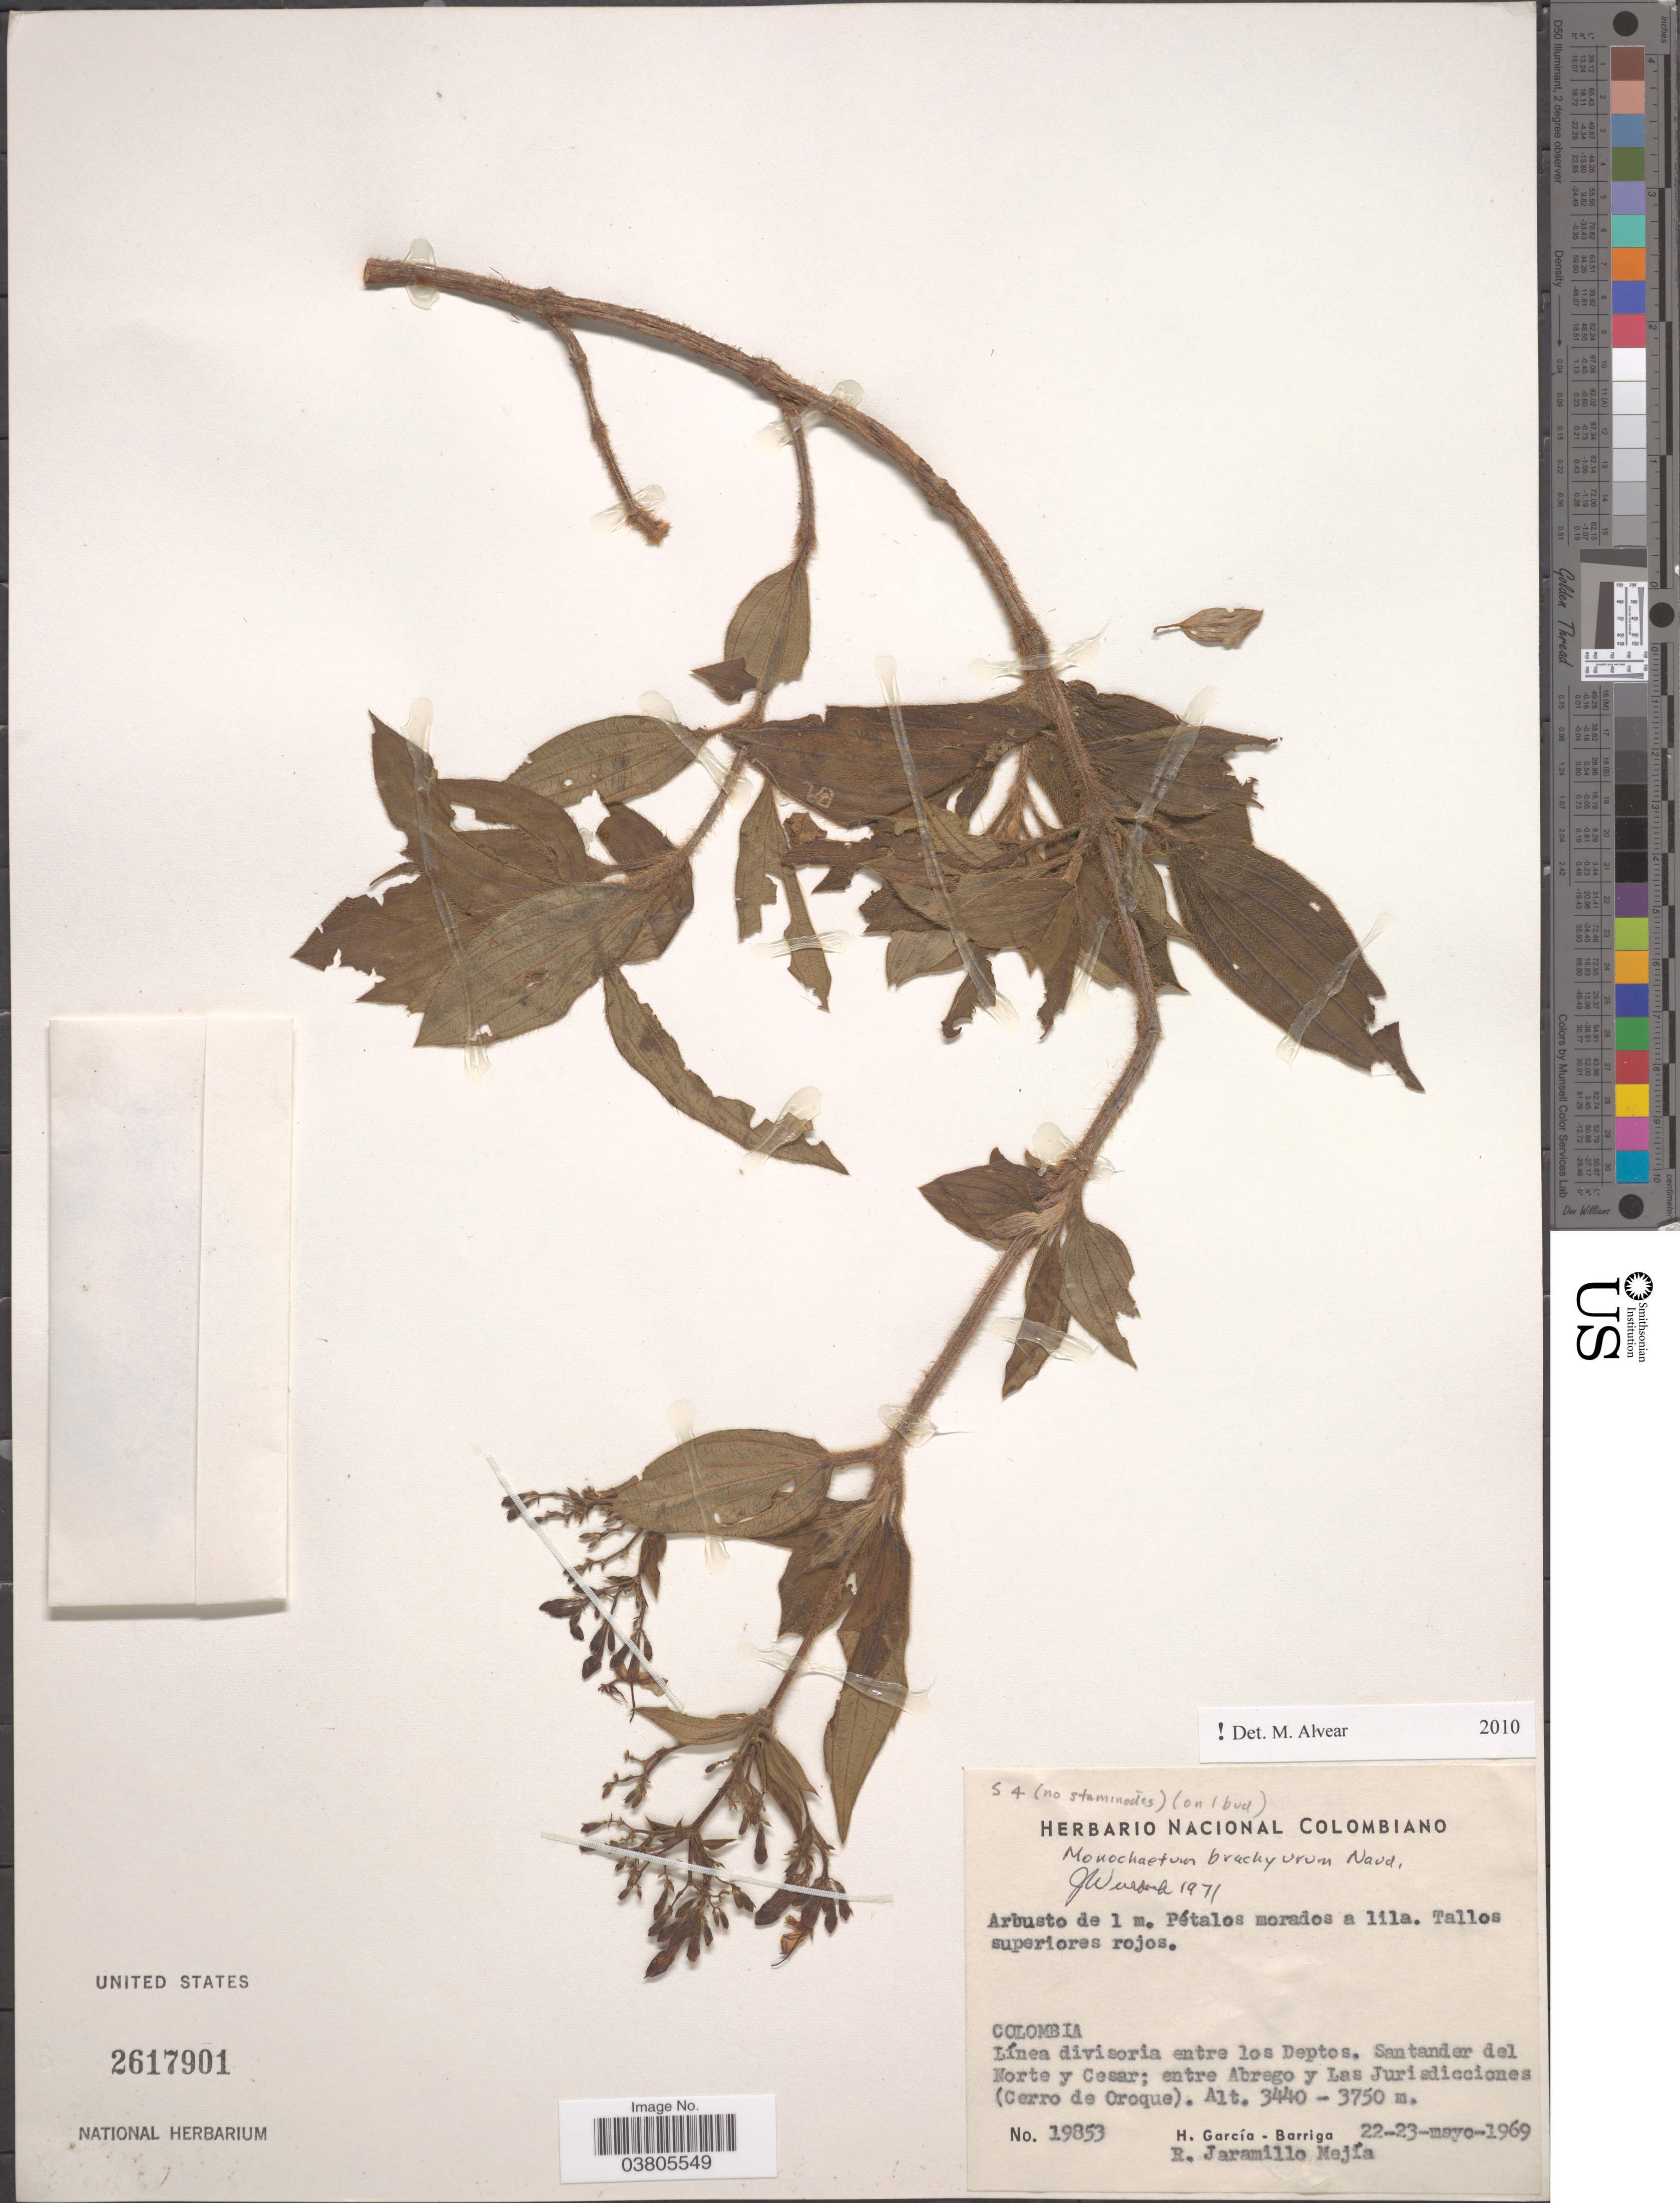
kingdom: Plantae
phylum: Tracheophyta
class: Magnoliopsida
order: Myrtales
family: Melastomataceae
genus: Monochaetum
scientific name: Monochaetum brachyurum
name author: Naudin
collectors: H. García Barriga & R. Mejia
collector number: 19853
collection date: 1969-05-22/1969-05-23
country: Colombia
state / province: Norte de Santander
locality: Línea divisoria entre los Deptos. Santander del Norte y Cesar; entre Abrego y Las Jurisdicciones (Cerro de Oroque).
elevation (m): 3440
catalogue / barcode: US 2617901